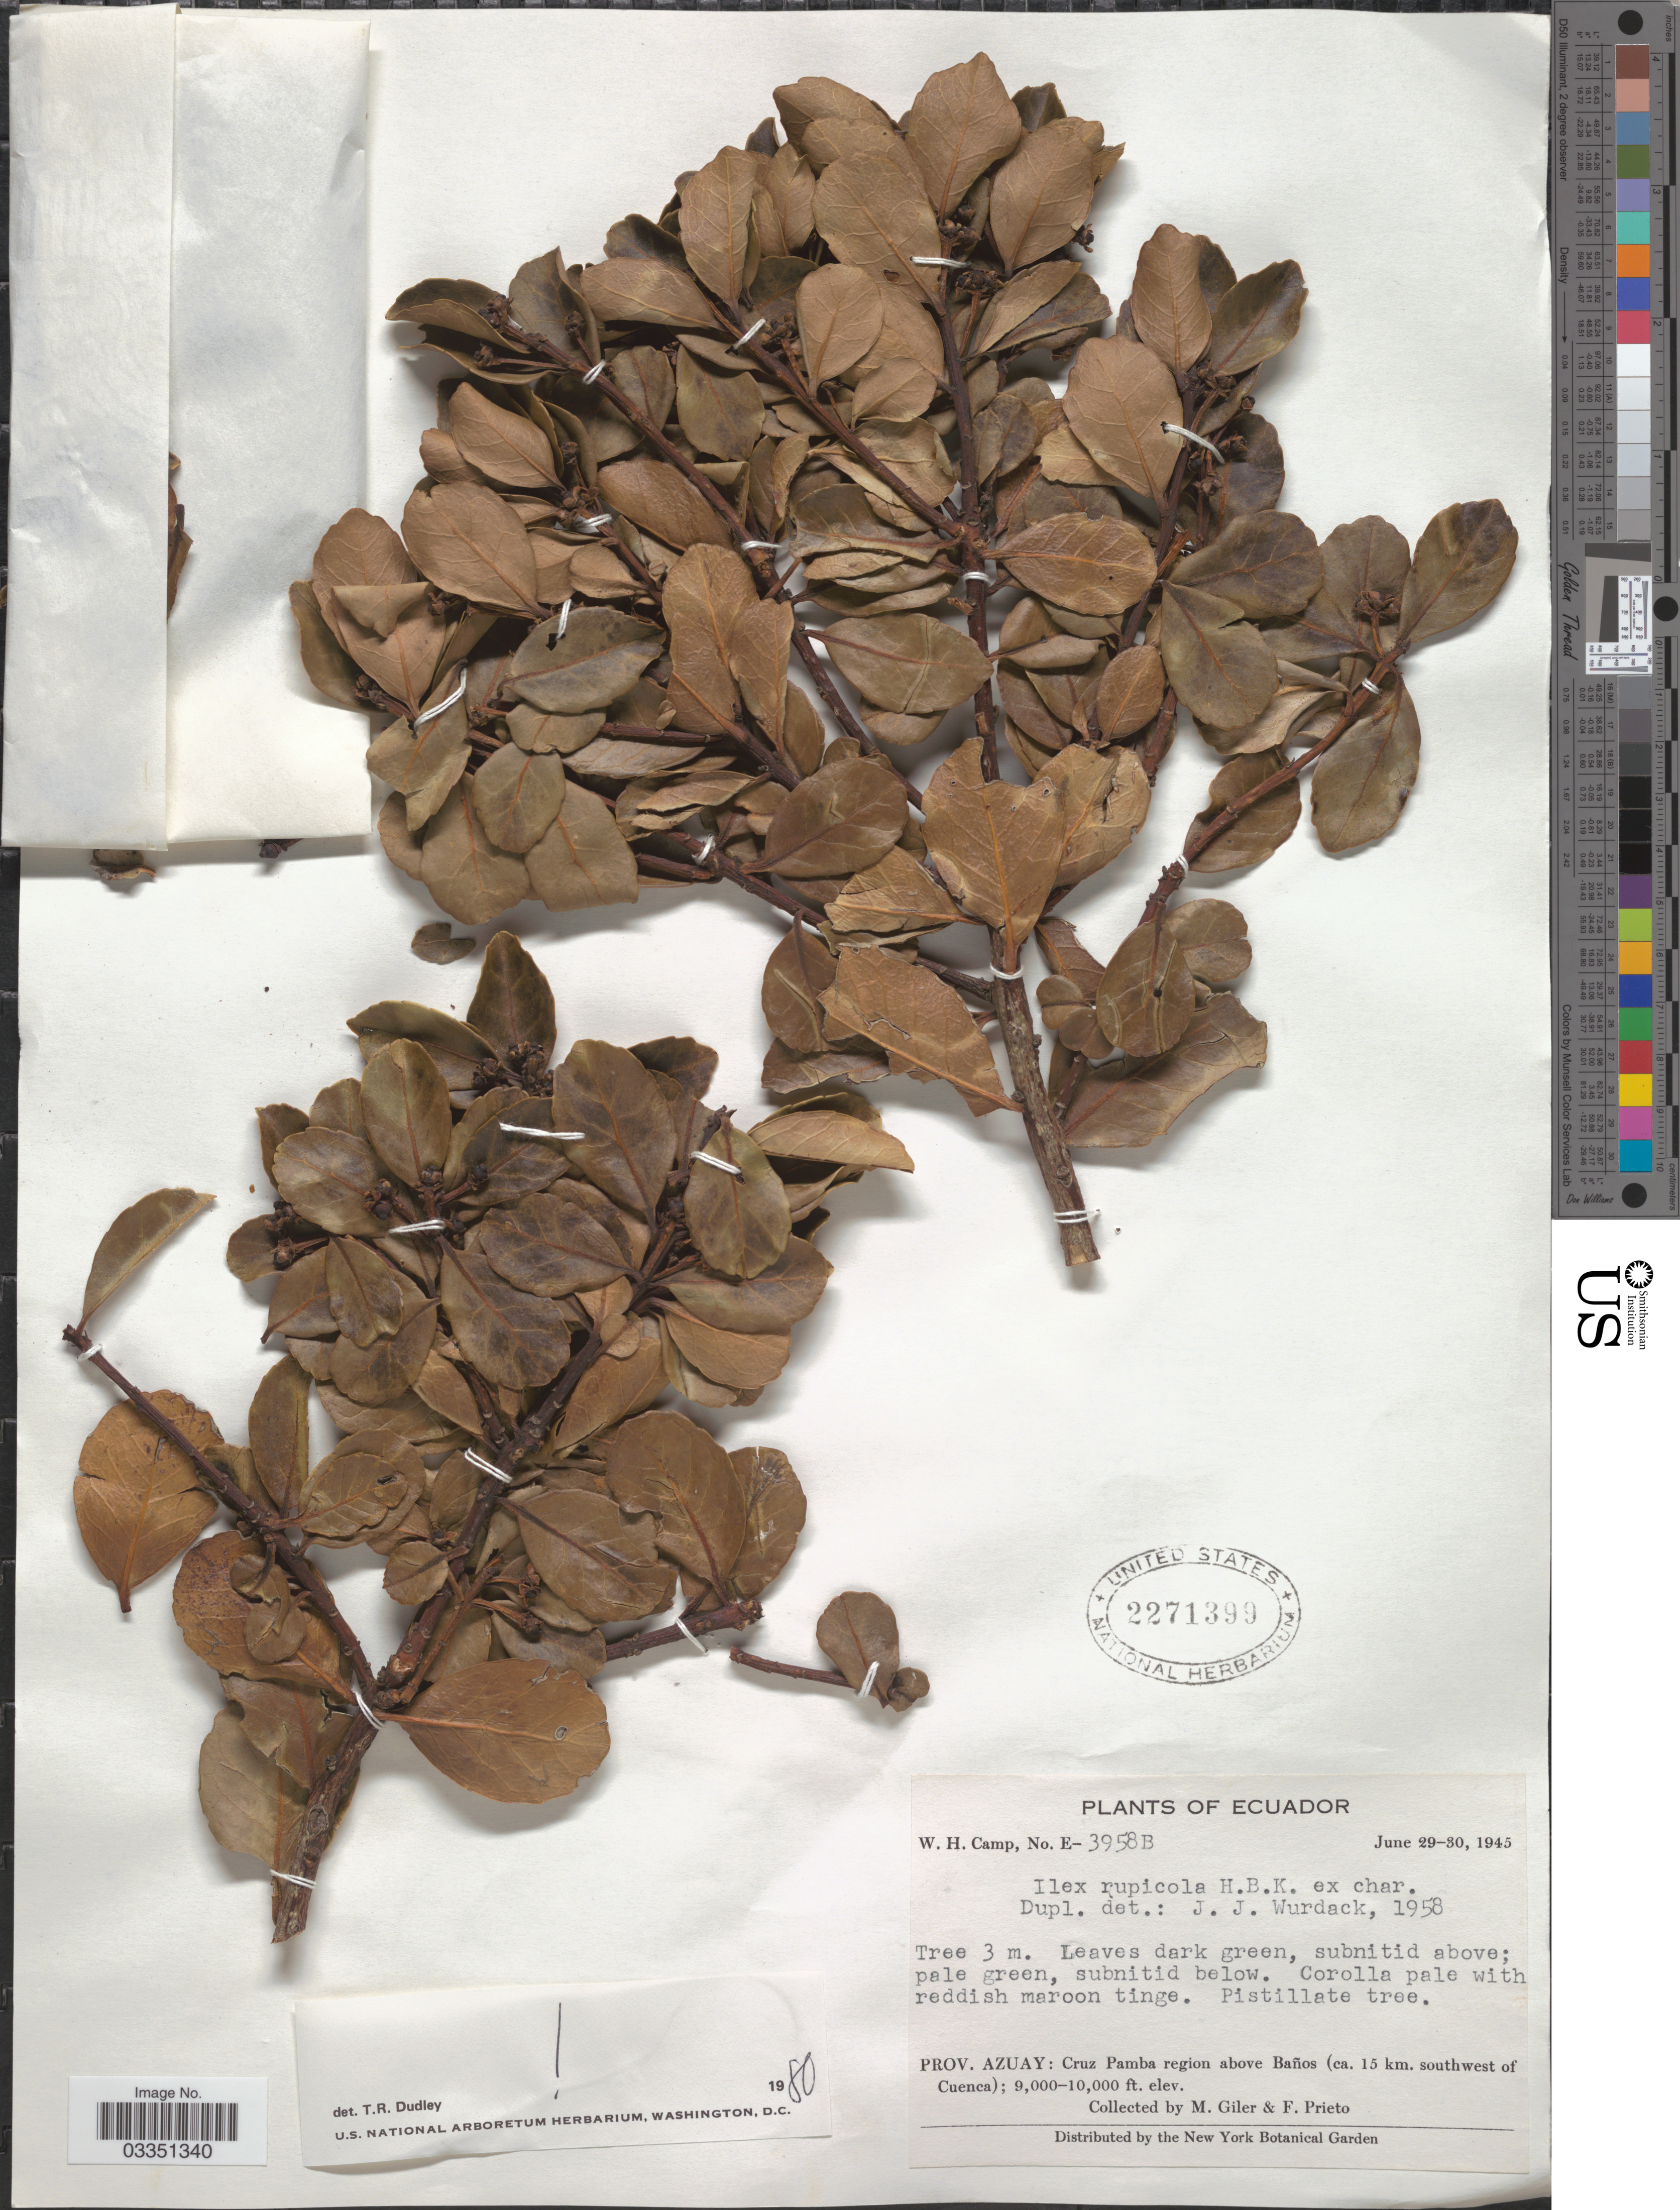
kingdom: Plantae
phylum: Tracheophyta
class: Magnoliopsida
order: Aquifoliales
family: Aquifoliaceae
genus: Ilex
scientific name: Ilex rupicola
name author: Kunth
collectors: M. Gíler & F. Prieto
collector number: E-3958B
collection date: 1945-06-29/1945-06-30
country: Ecuador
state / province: Azuay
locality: Cruz Pamba region above Baños (ca. 15 km. southwest of Cuenca).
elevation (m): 2743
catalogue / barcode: US 2271399